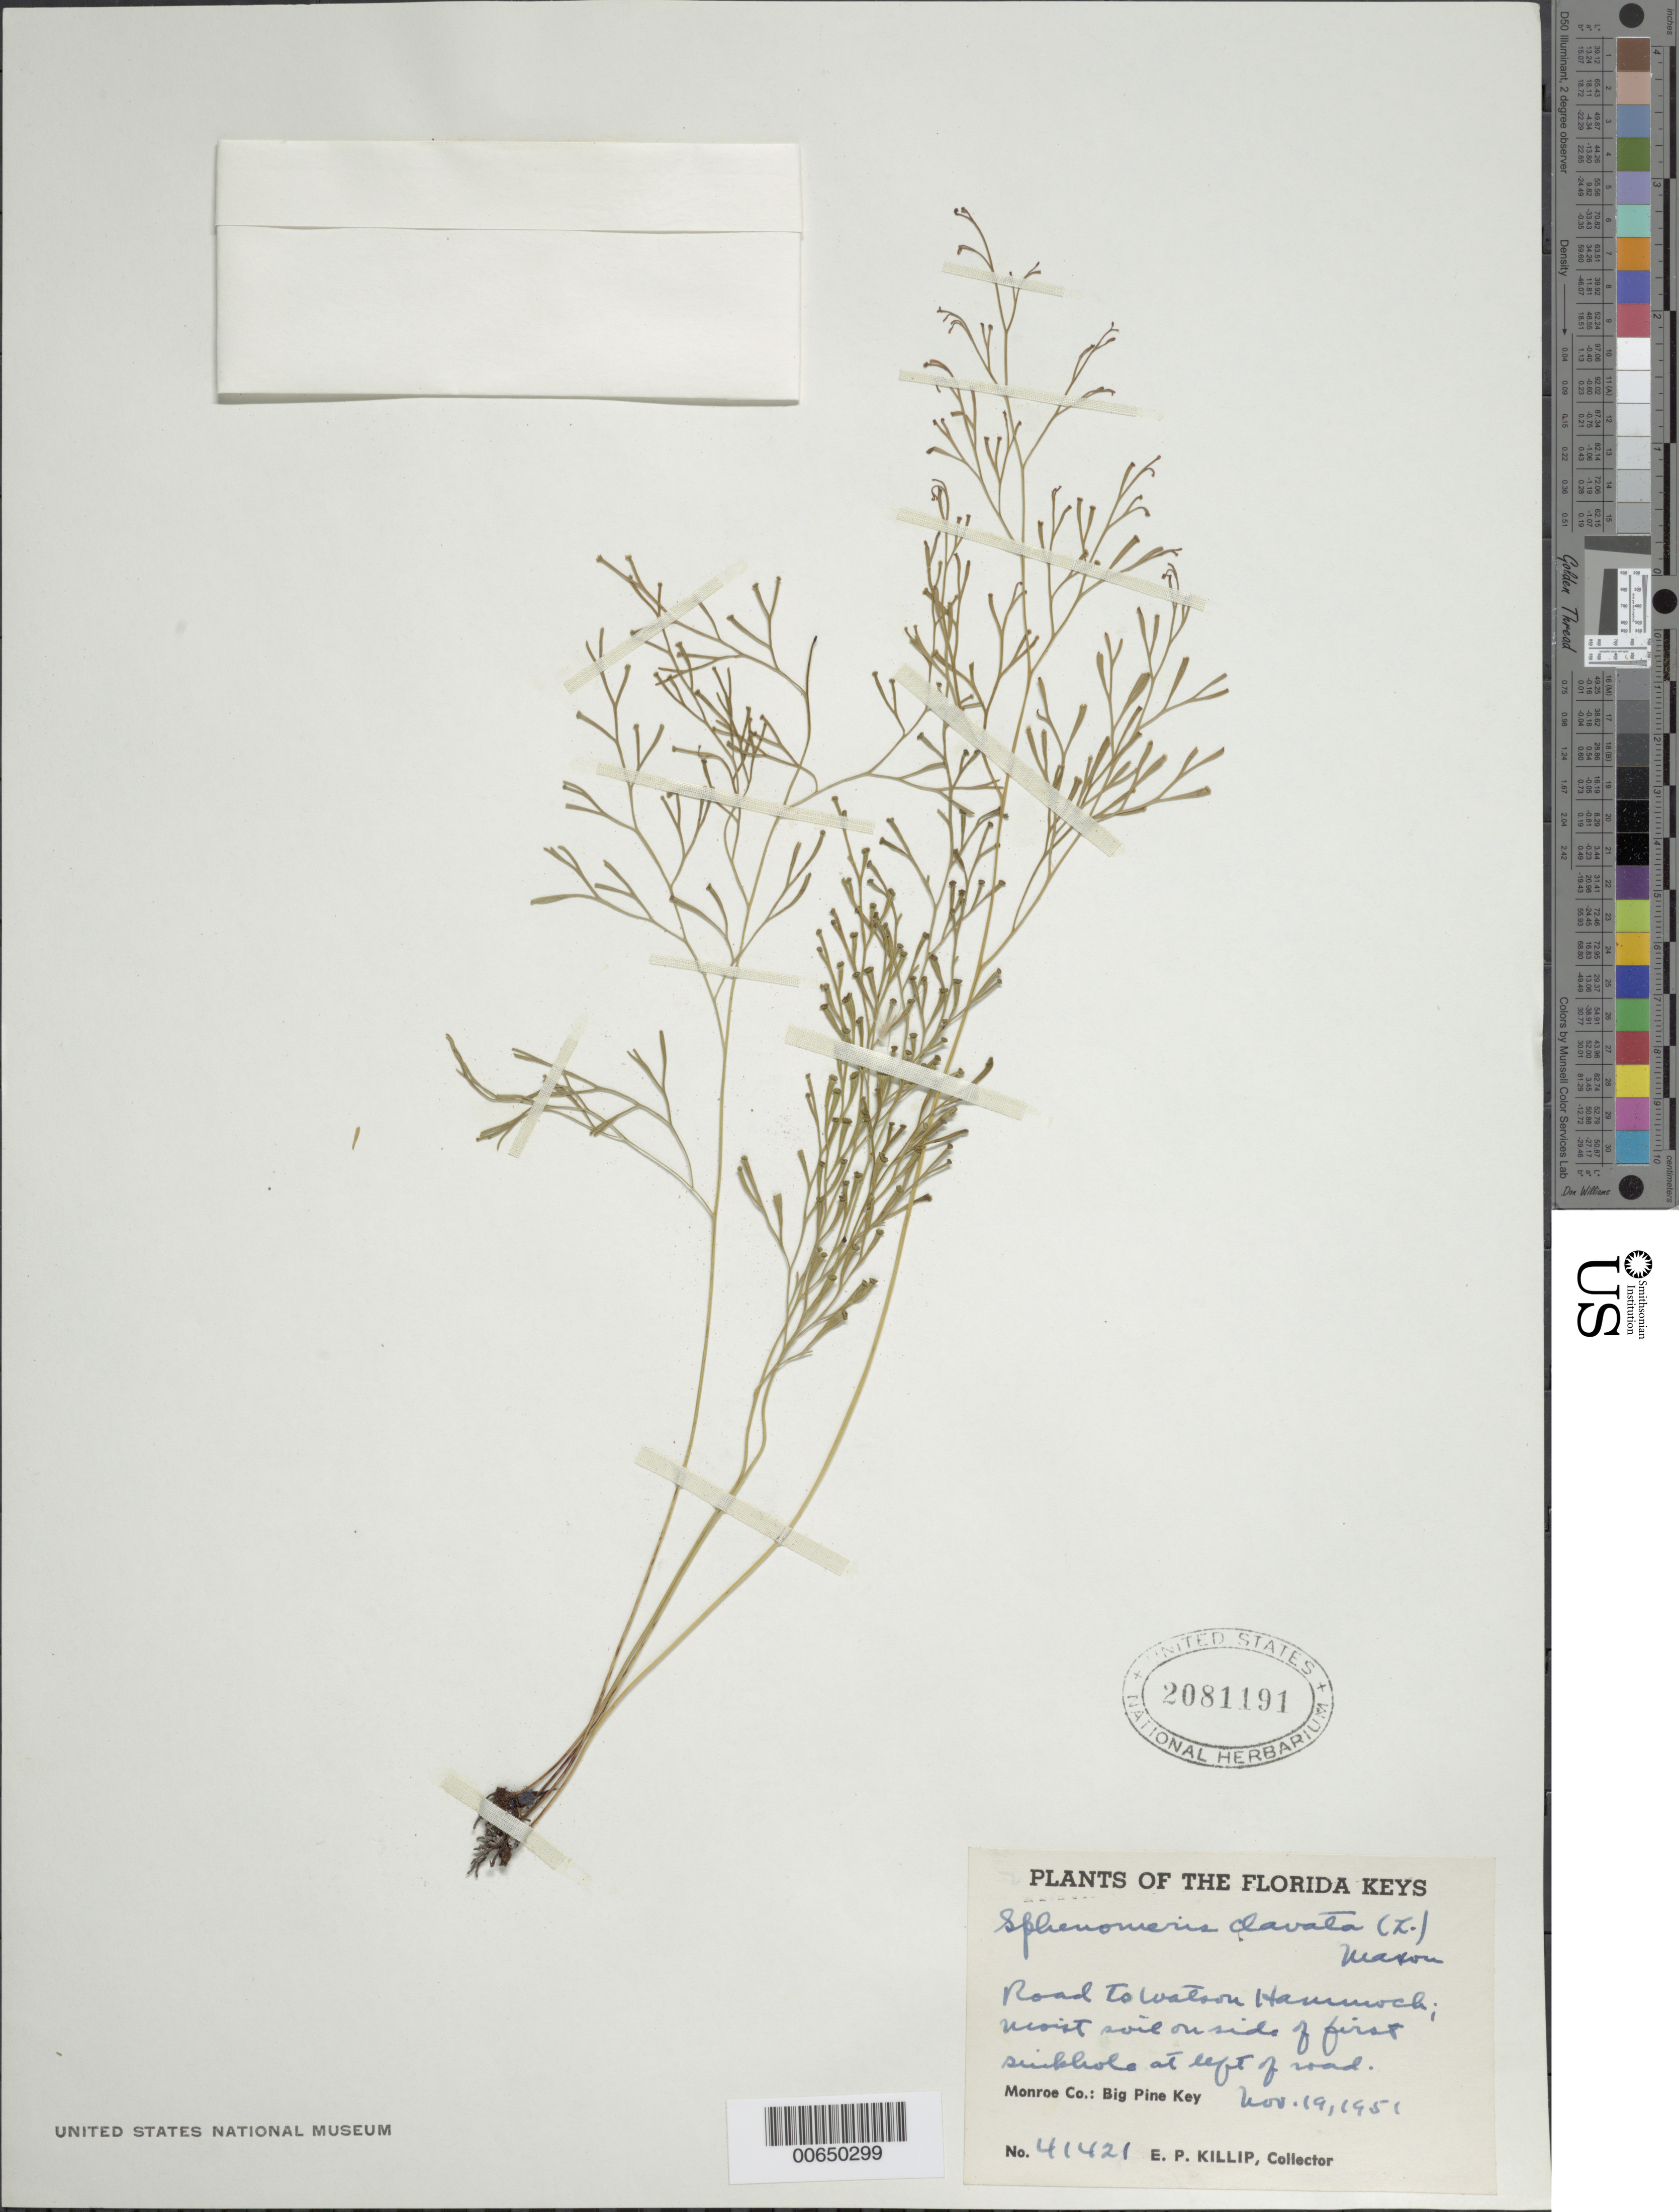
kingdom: Plantae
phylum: Tracheophyta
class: Polypodiopsida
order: Polypodiales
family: Lindsaeaceae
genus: Sphenomeris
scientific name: Sphenomeris clavata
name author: (L.) Maxon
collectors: E. P. Killip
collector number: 41421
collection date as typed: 19 Nov 1951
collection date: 1951-11-19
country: United States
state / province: Florida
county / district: Monroe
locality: Road to Watson Hammock; Big Pine Key.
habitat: Moist soil on side of first sinkhole at left of road.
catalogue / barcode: US 2081191